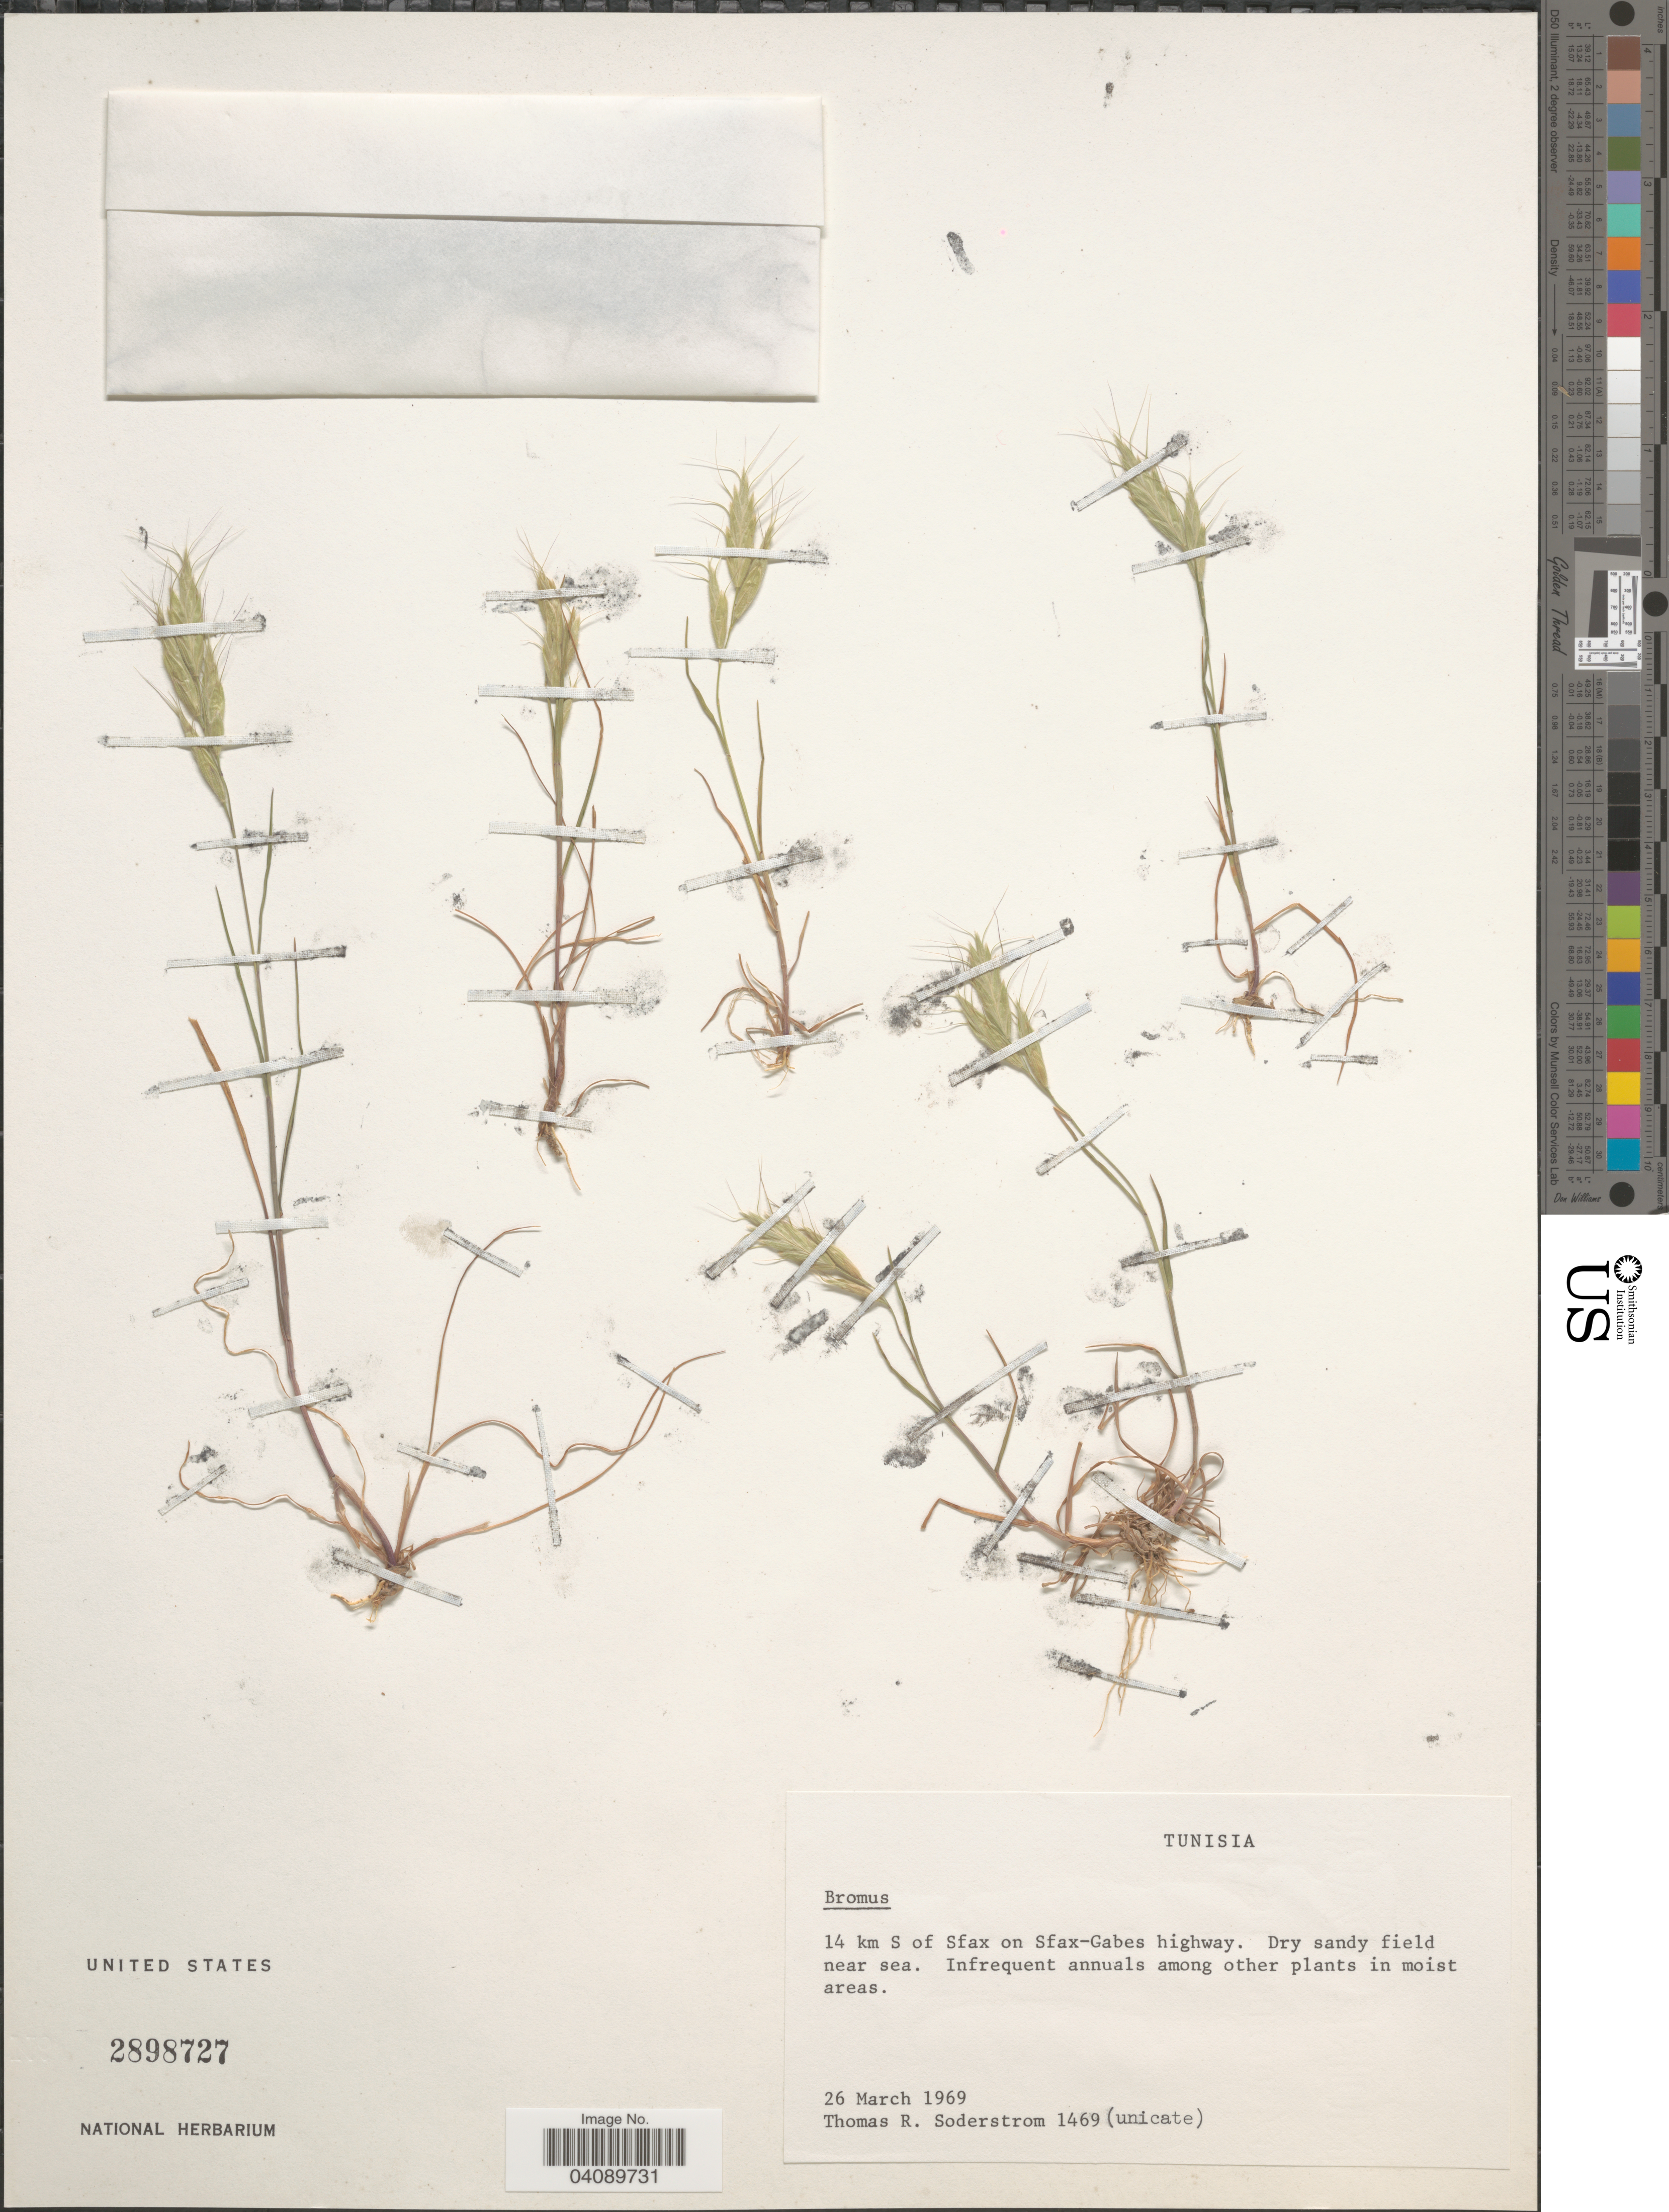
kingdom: Plantae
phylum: Tracheophyta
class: Liliopsida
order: Poales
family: Poaceae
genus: Bromus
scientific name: Bromus sp.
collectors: T. R. Soderstrom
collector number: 1469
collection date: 1969-03-26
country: Tunisia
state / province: Sfax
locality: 14 km S of Sfax on Sfax-Gabes highway. Dry sandy field near sea.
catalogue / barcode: US 2898727